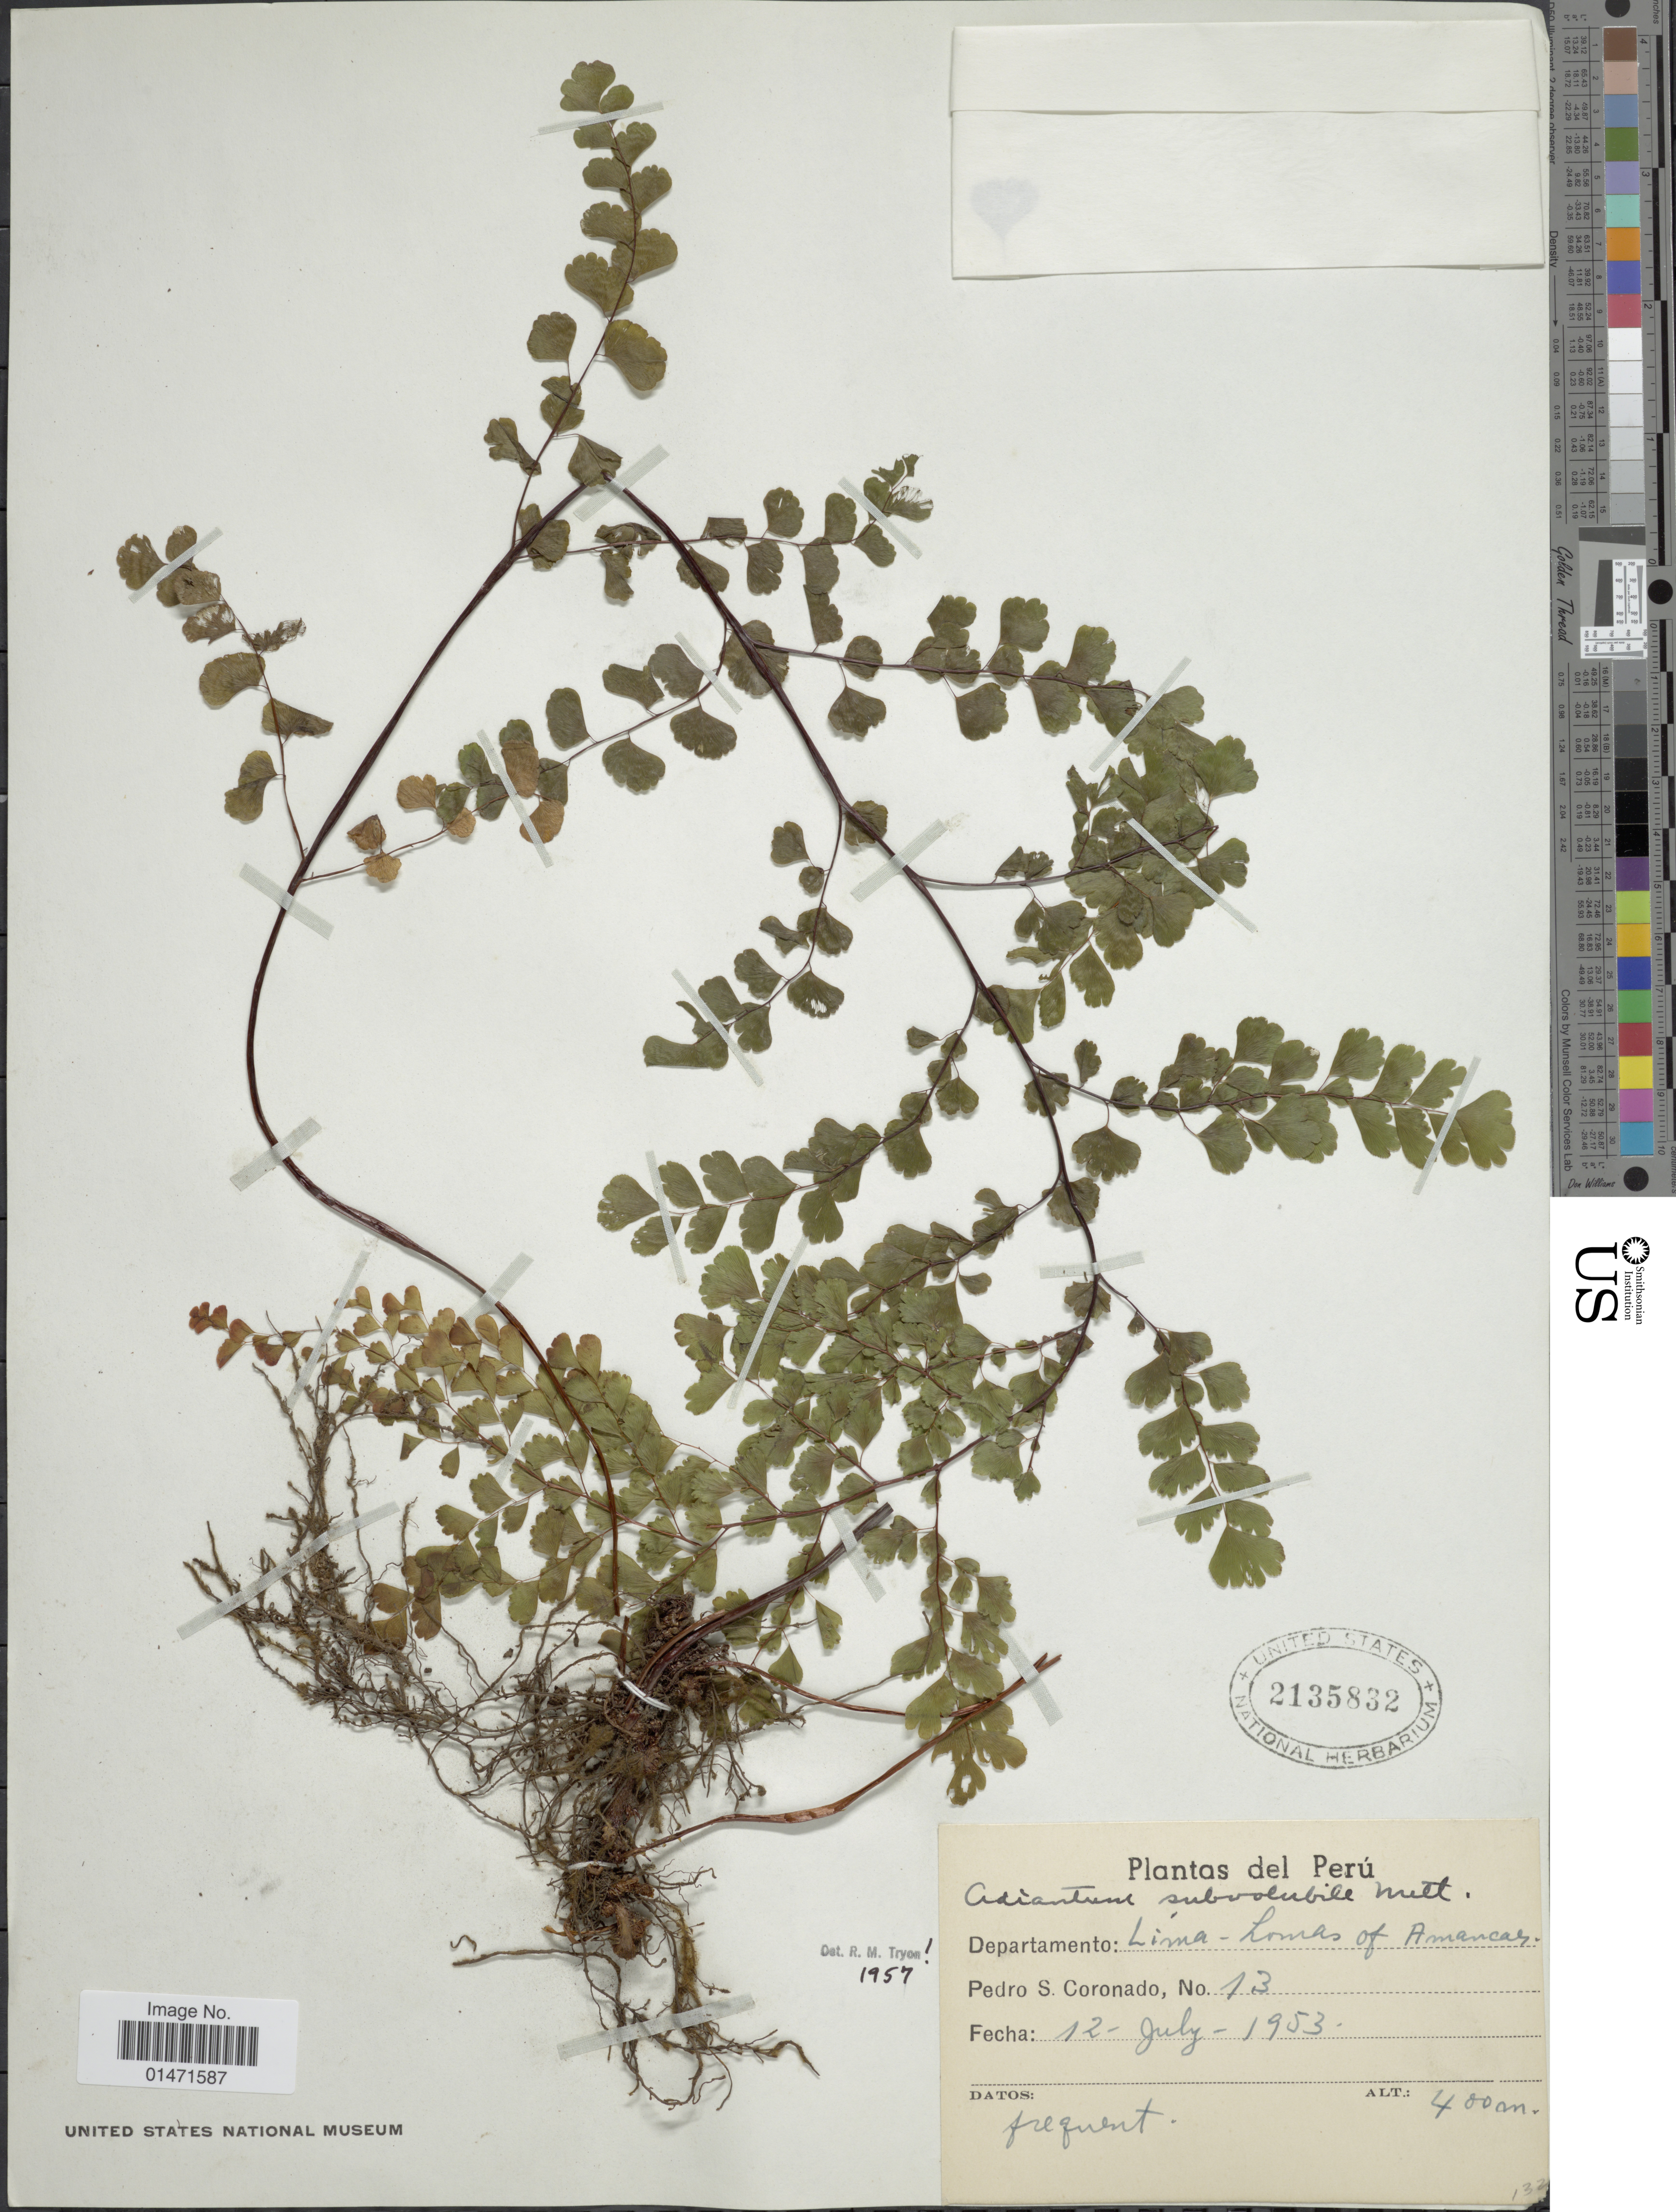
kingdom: Plantae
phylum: Tracheophyta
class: Polypodiopsida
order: Polypodiales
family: Pteridaceae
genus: Adiantum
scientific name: Adiantum subvolubile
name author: Mett. ex Kuhn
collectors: P. Coronado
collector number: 13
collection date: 1953-07-12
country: Peru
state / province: Lima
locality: Lomas of Amancas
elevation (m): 400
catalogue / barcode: US 2135832